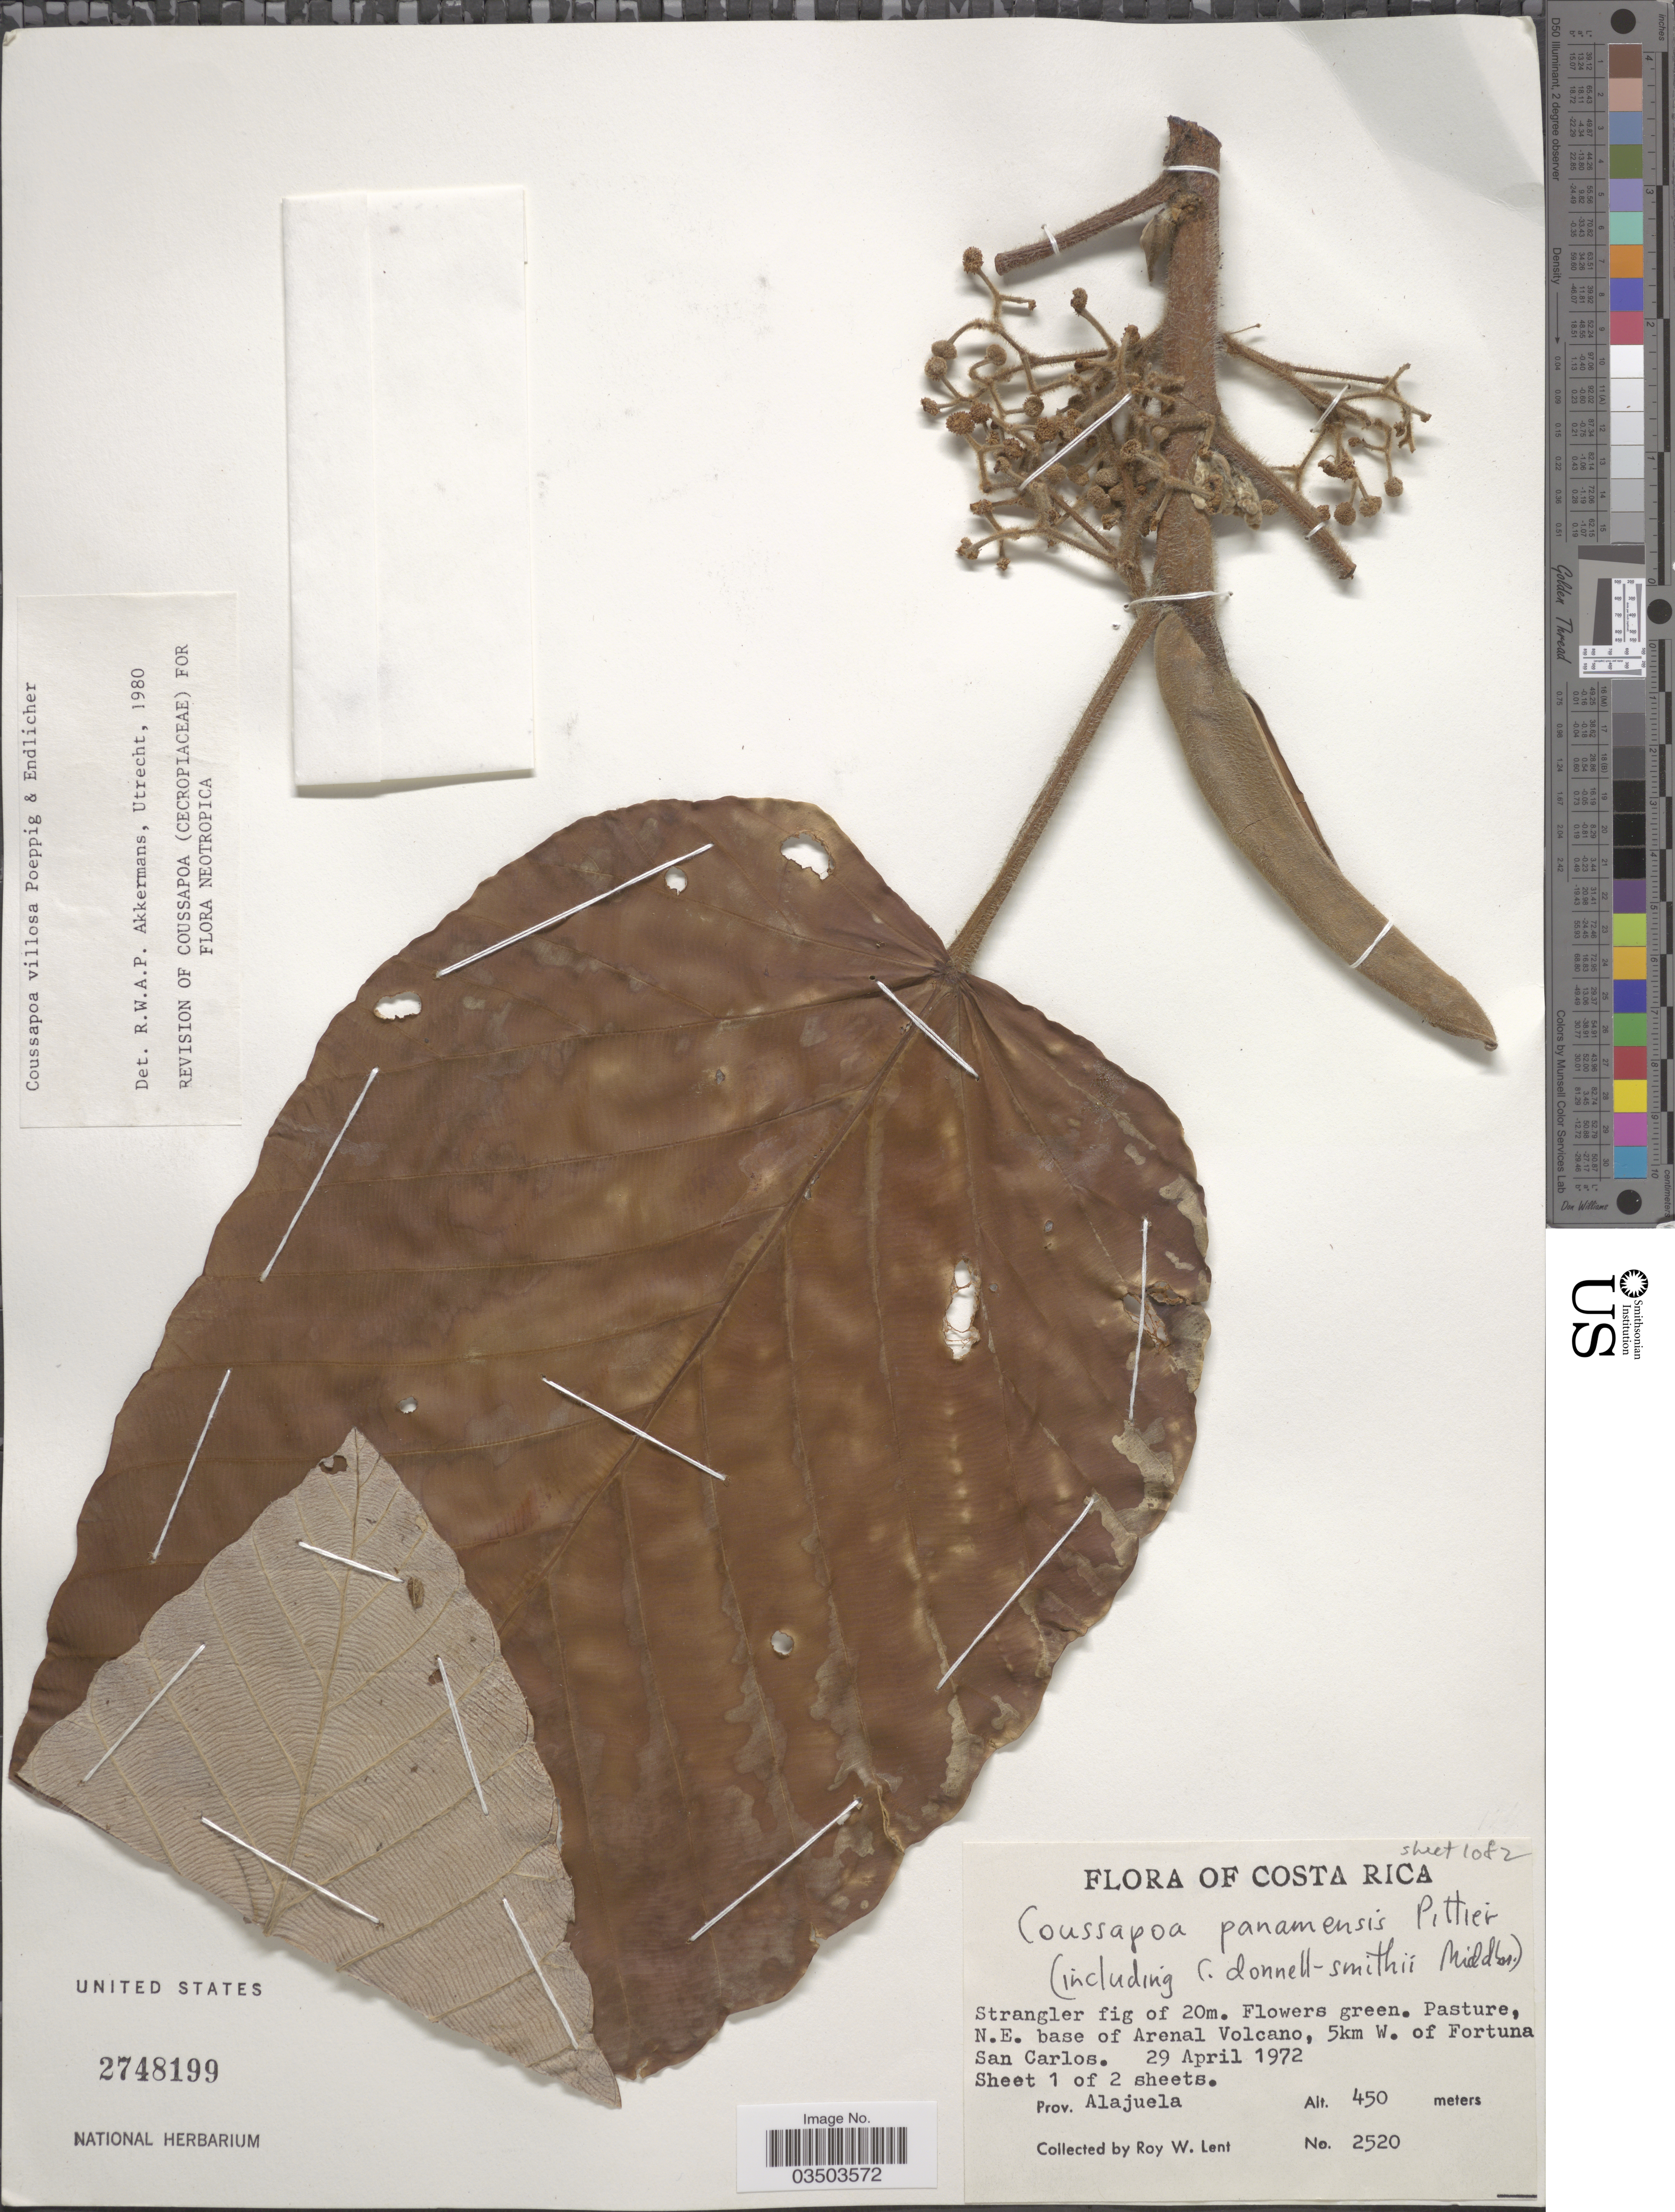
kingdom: Plantae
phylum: Tracheophyta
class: Magnoliopsida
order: Rosales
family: Urticaceae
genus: Coussapoa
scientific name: Coussapoa villosa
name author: Poepp. & Endl.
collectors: R. W. Lent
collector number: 2520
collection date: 1972-04-29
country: Costa Rica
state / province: Alajuela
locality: N. E. base of Arenal Volcano, 5km W. of Fortuna San Carlos.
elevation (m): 450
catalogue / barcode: US 2748199